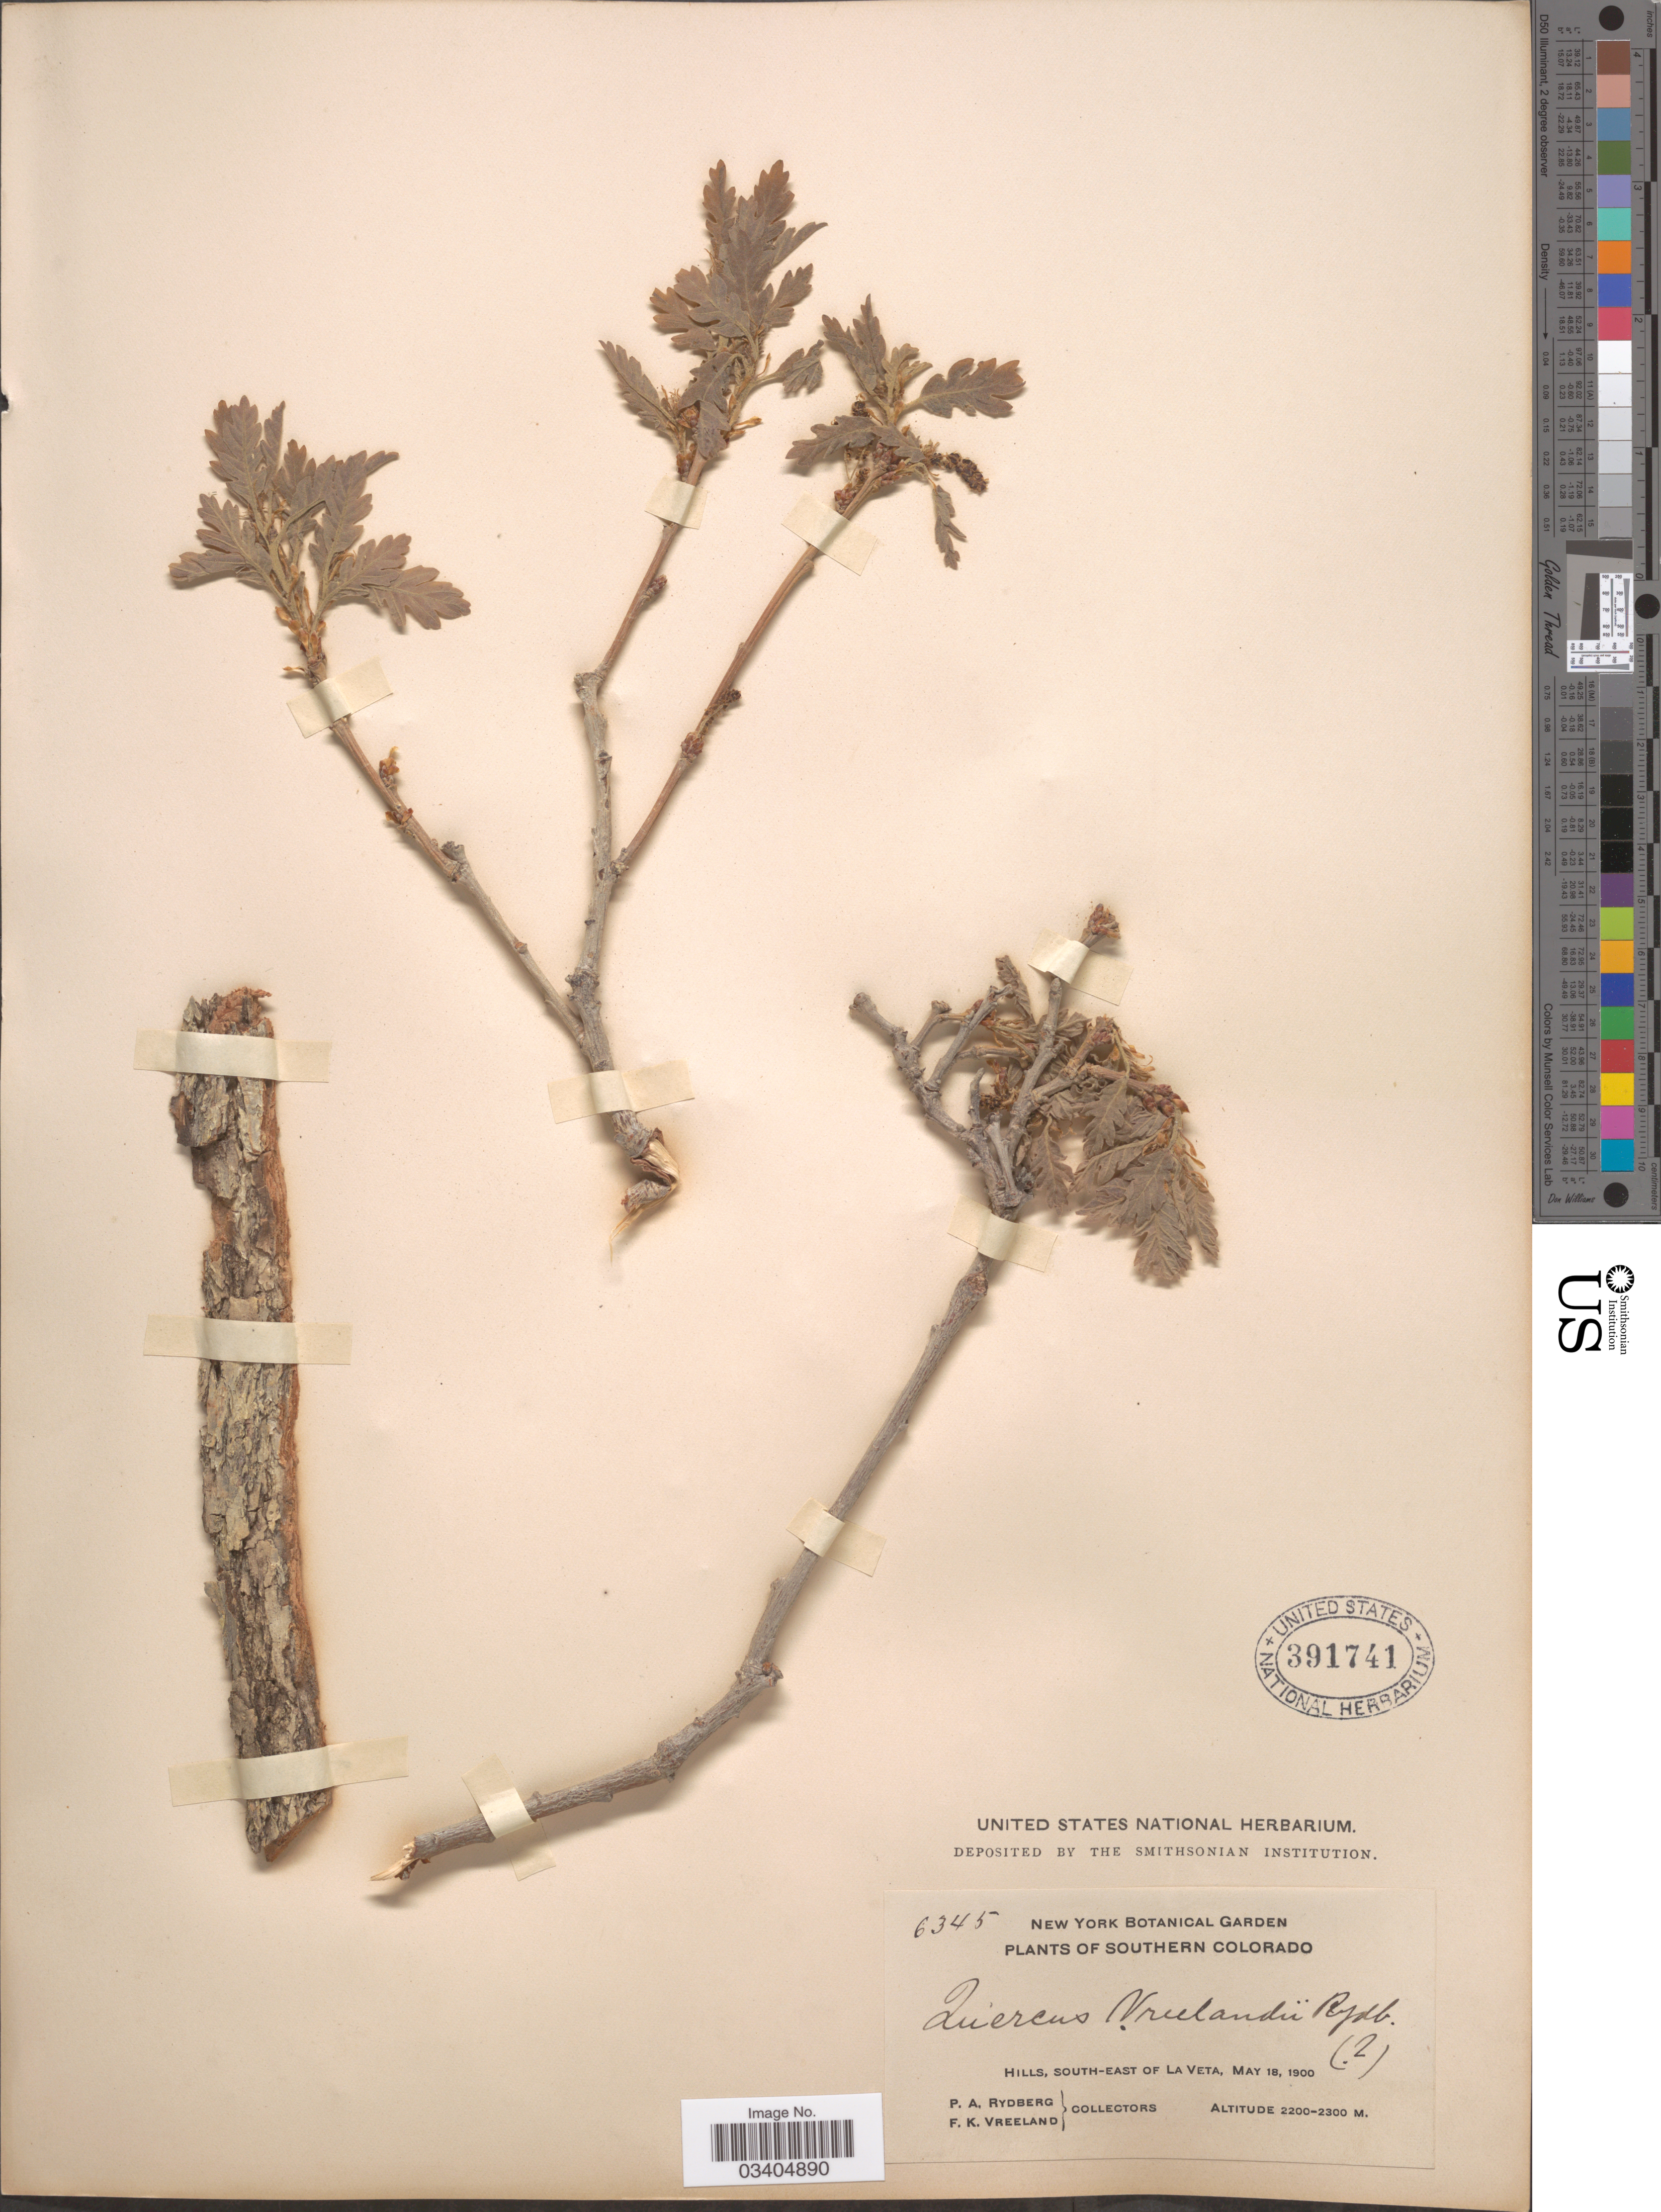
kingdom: Plantae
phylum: Tracheophyta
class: Magnoliopsida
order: Fagales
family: Fagaceae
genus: Quercus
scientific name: Quercus gambelii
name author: Nutt.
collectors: P. A. Rydberg & F. Vreeland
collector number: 6345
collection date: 1900-05-18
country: United States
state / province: Colorado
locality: Southern Colorado. Hills, south-east of La Veta.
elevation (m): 2200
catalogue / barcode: US 391741